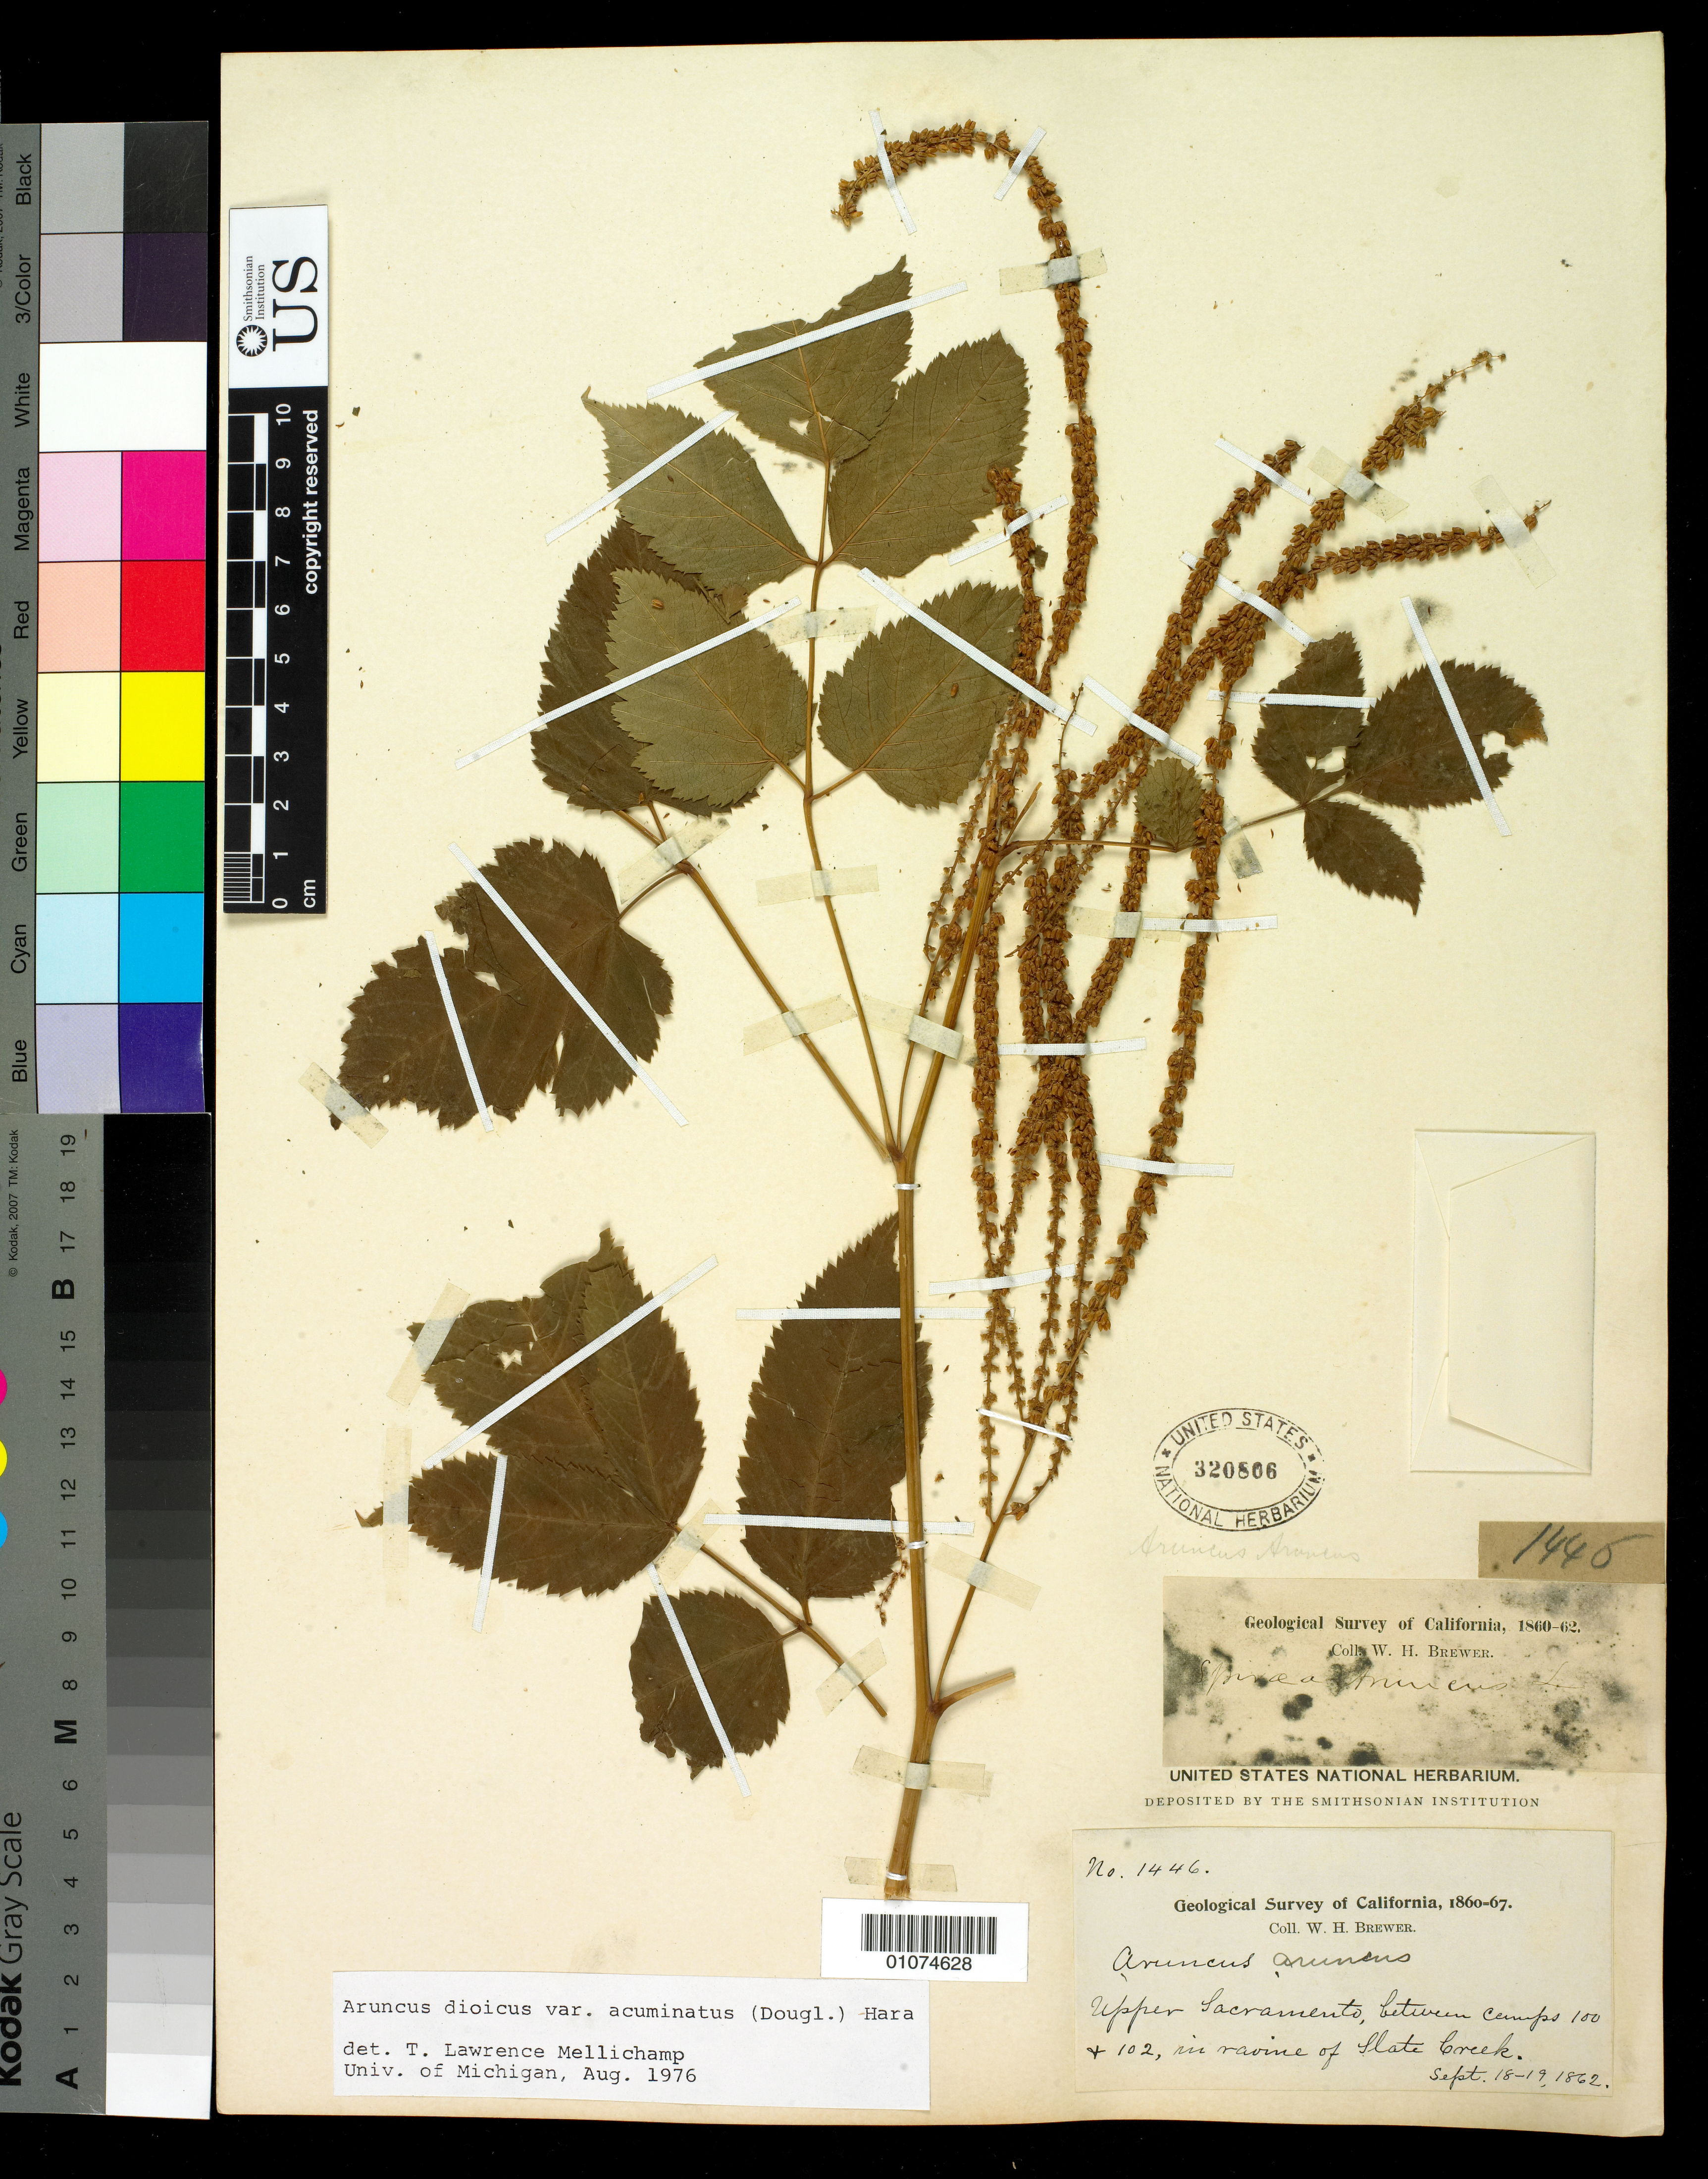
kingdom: Plantae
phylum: Tracheophyta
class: Magnoliopsida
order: Rosales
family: Rosaceae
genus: Aruncus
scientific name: Aruncus dioicus var. acuminatus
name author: (Rydb.) H. Hara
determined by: Mellichamp, T. L.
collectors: W. H. Brewer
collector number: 1446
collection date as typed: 18 Sep 1862 to 19 Sep 1862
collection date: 1862-09-18/1862-09-19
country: United States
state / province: California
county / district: Sacramento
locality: Upper Sacramento between camp 100 and 102, in ravine of Slate Creek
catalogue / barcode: US 320806